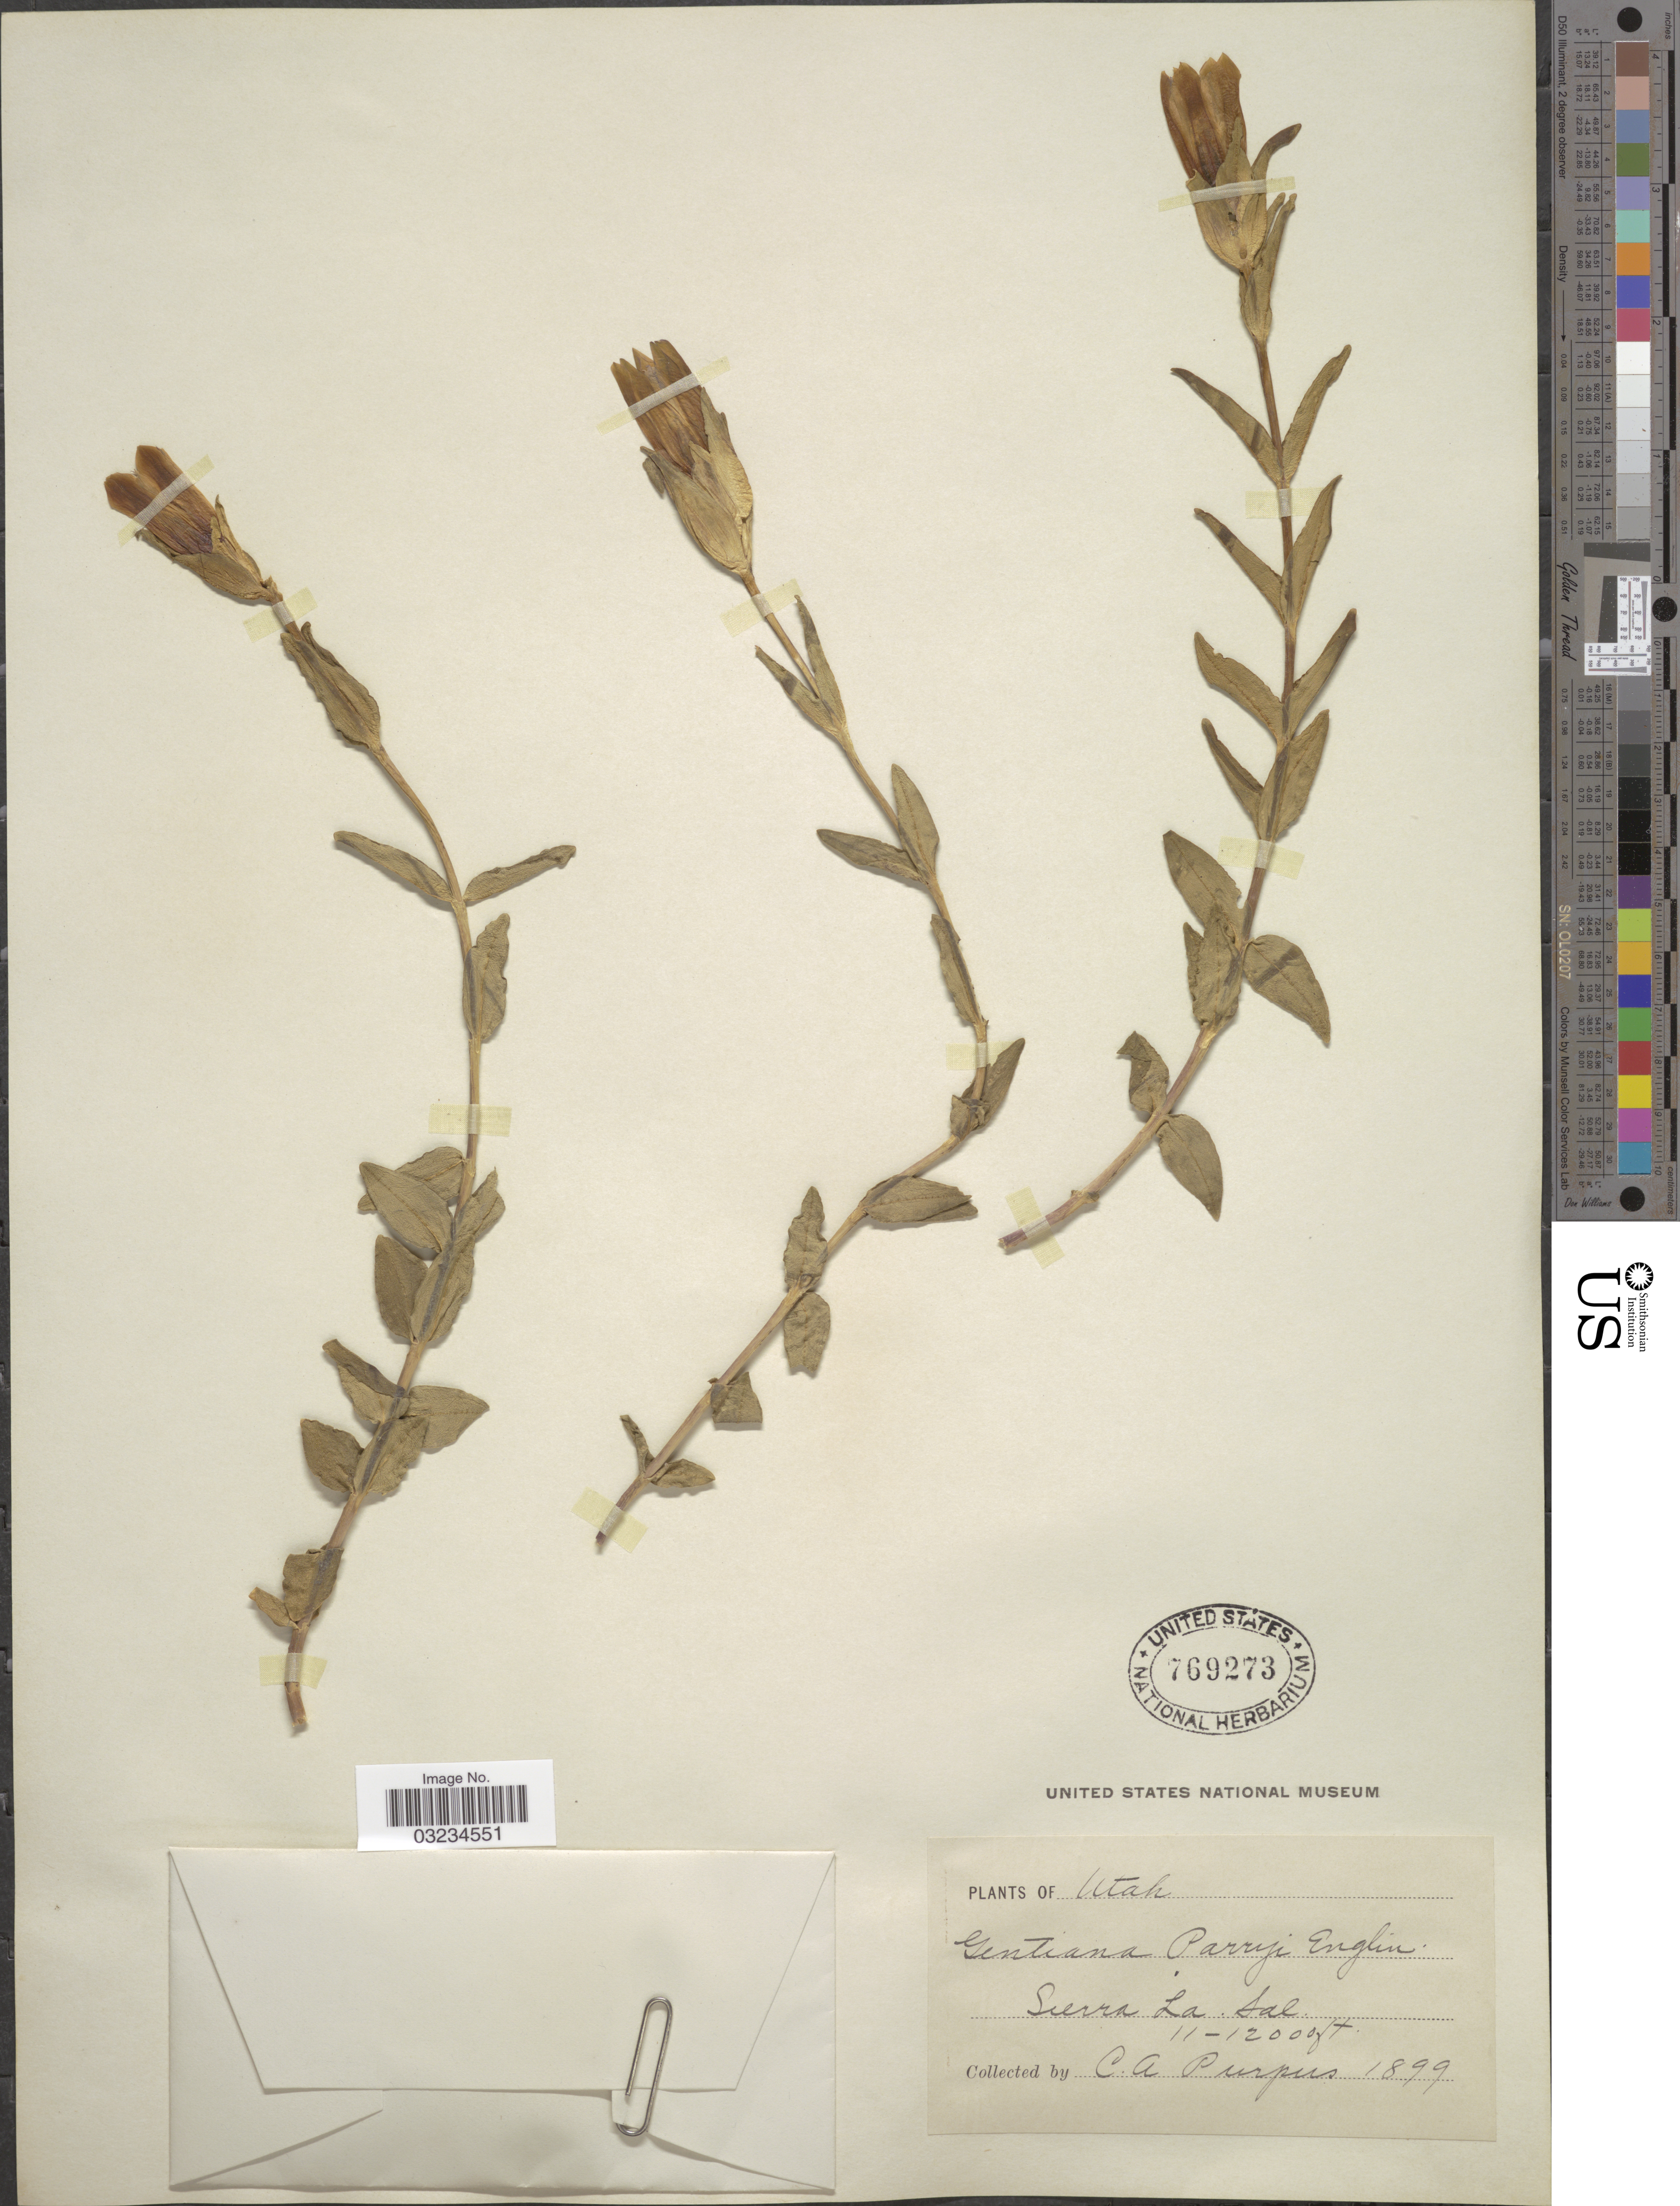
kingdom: Plantae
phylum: Tracheophyta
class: Magnoliopsida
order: Gentianales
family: Gentianaceae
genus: Gentiana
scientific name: Gentiana parryi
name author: Engelm.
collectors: C. A. Purpus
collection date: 1899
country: United States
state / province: Utah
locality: Sierra La Sal.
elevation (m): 3353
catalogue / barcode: US 769273